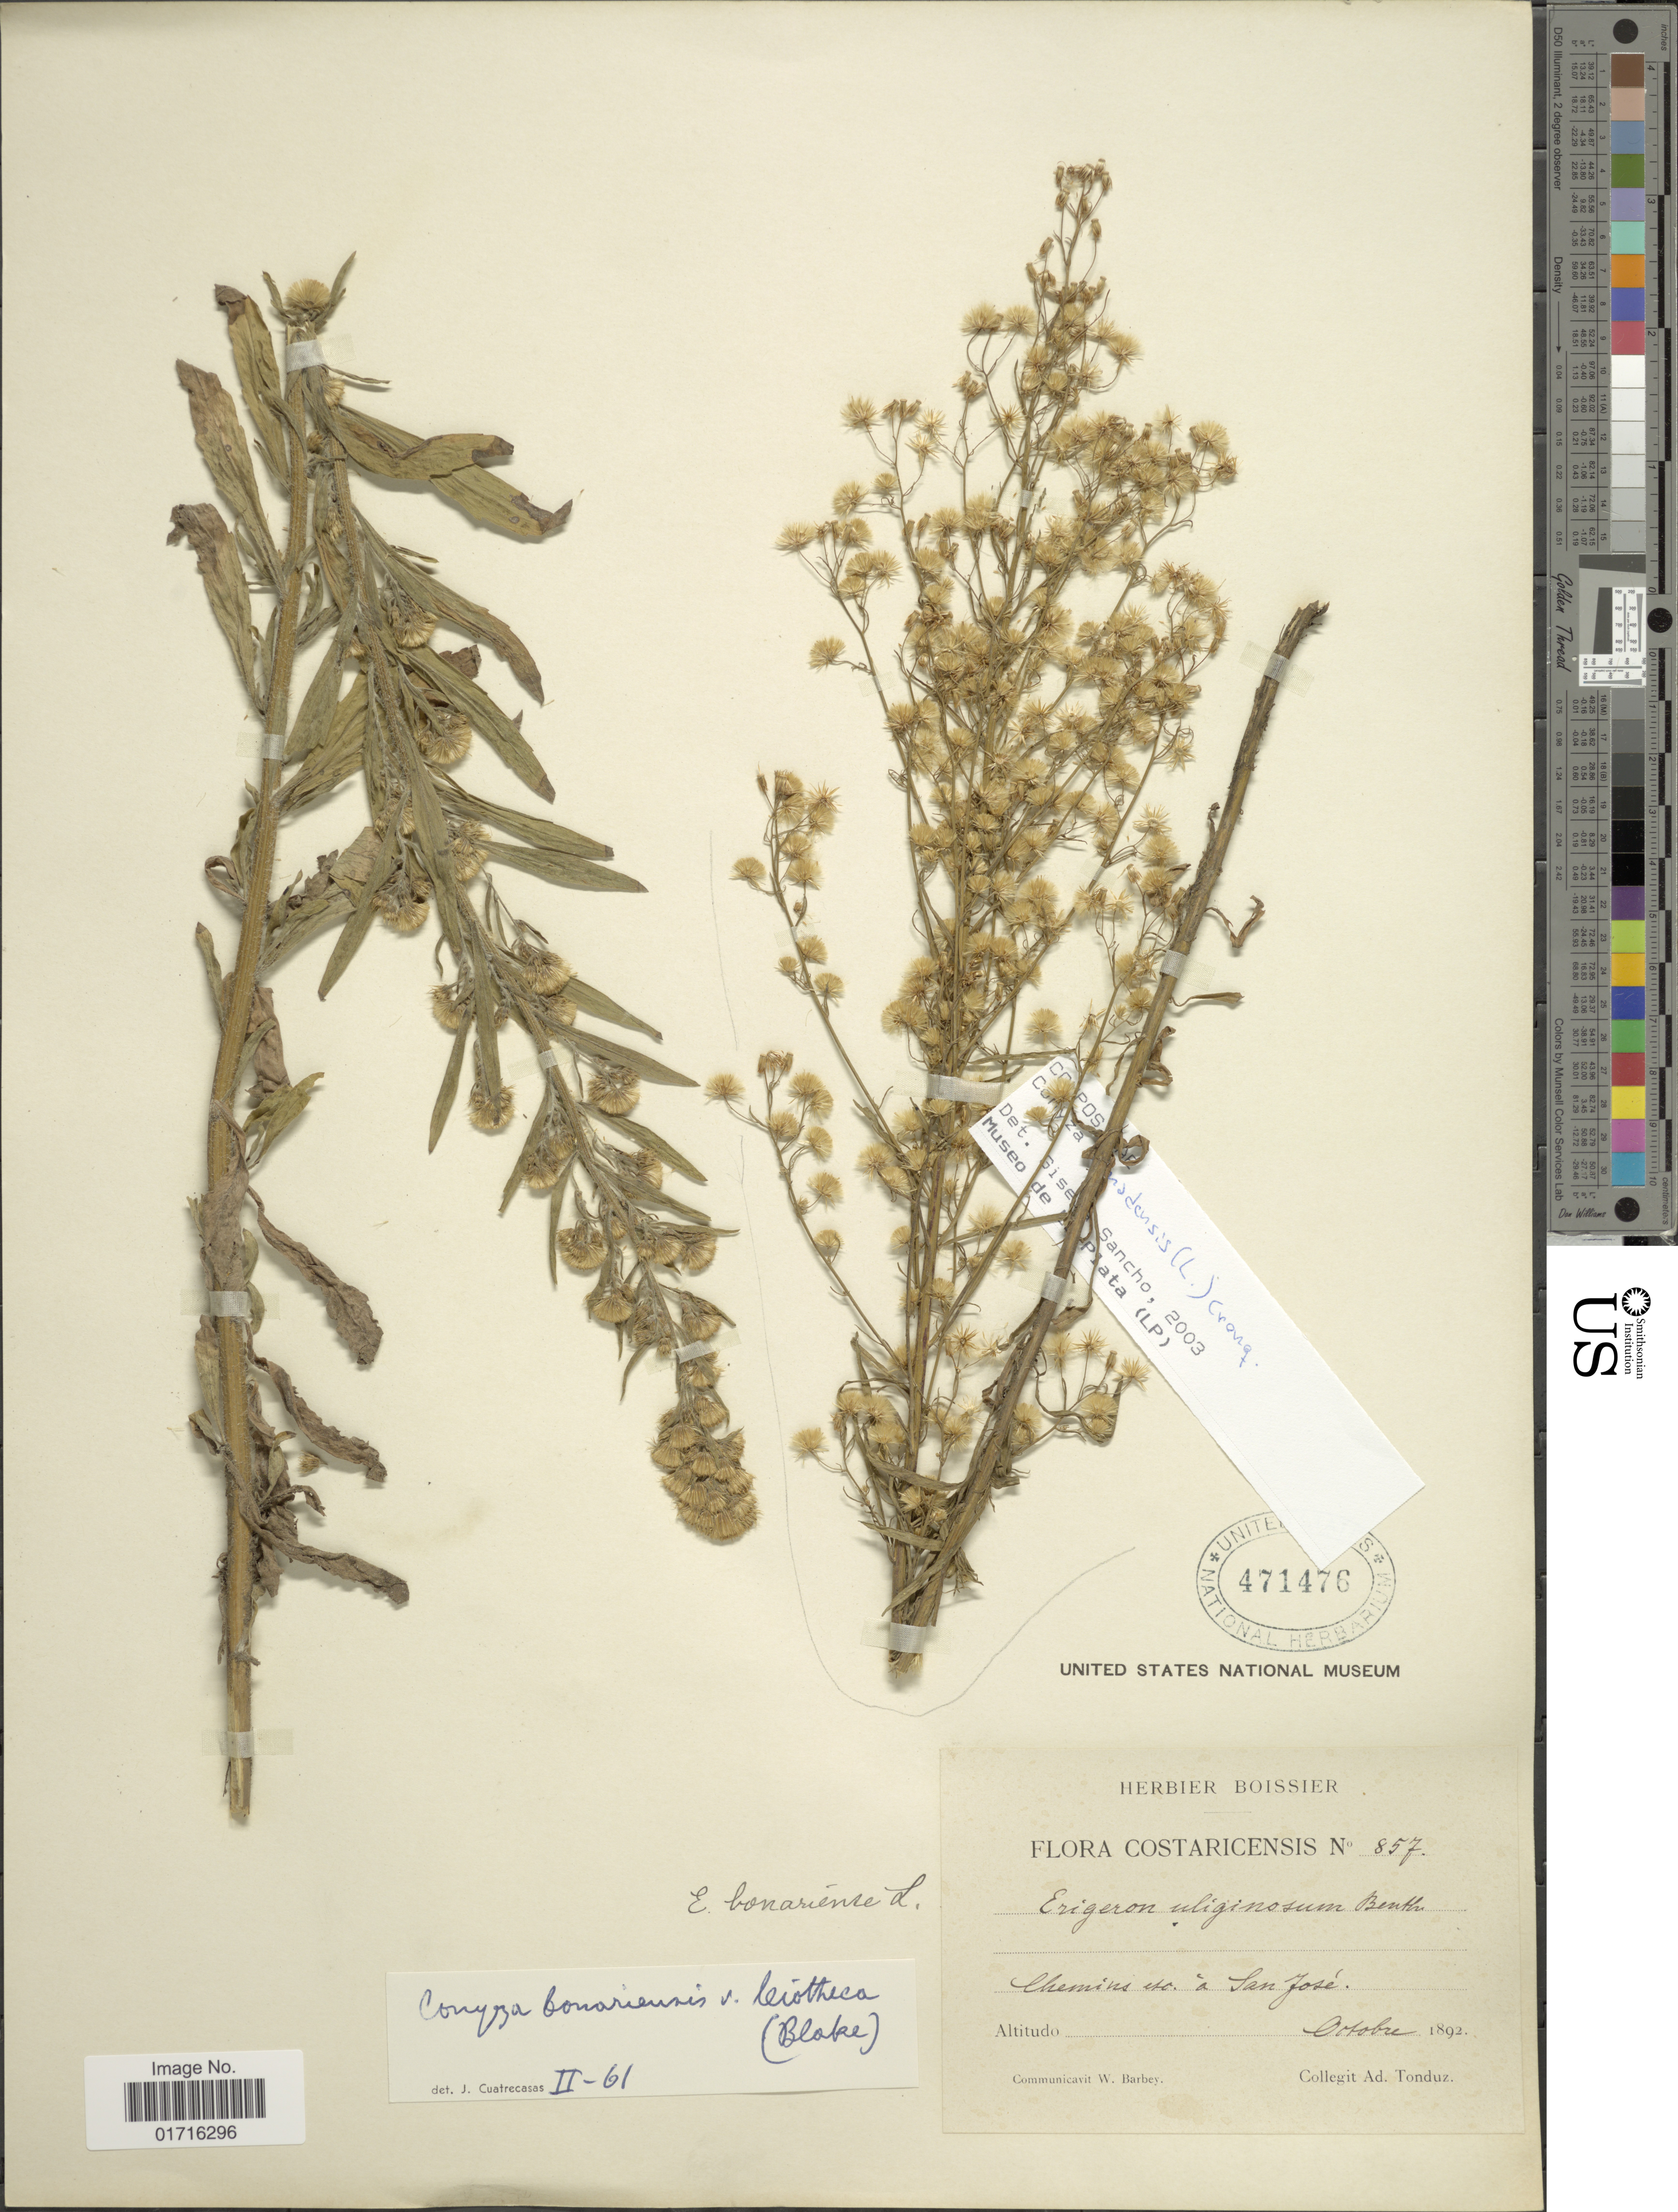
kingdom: Plantae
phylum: Tracheophyta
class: Magnoliopsida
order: Asterales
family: Asteraceae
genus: Conyza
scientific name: Conyza bonariensis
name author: (L.) Cronq.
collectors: A. Tonduz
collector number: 857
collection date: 1892-10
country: Costa Rica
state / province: San José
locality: Chemins à San José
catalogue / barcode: US 471476